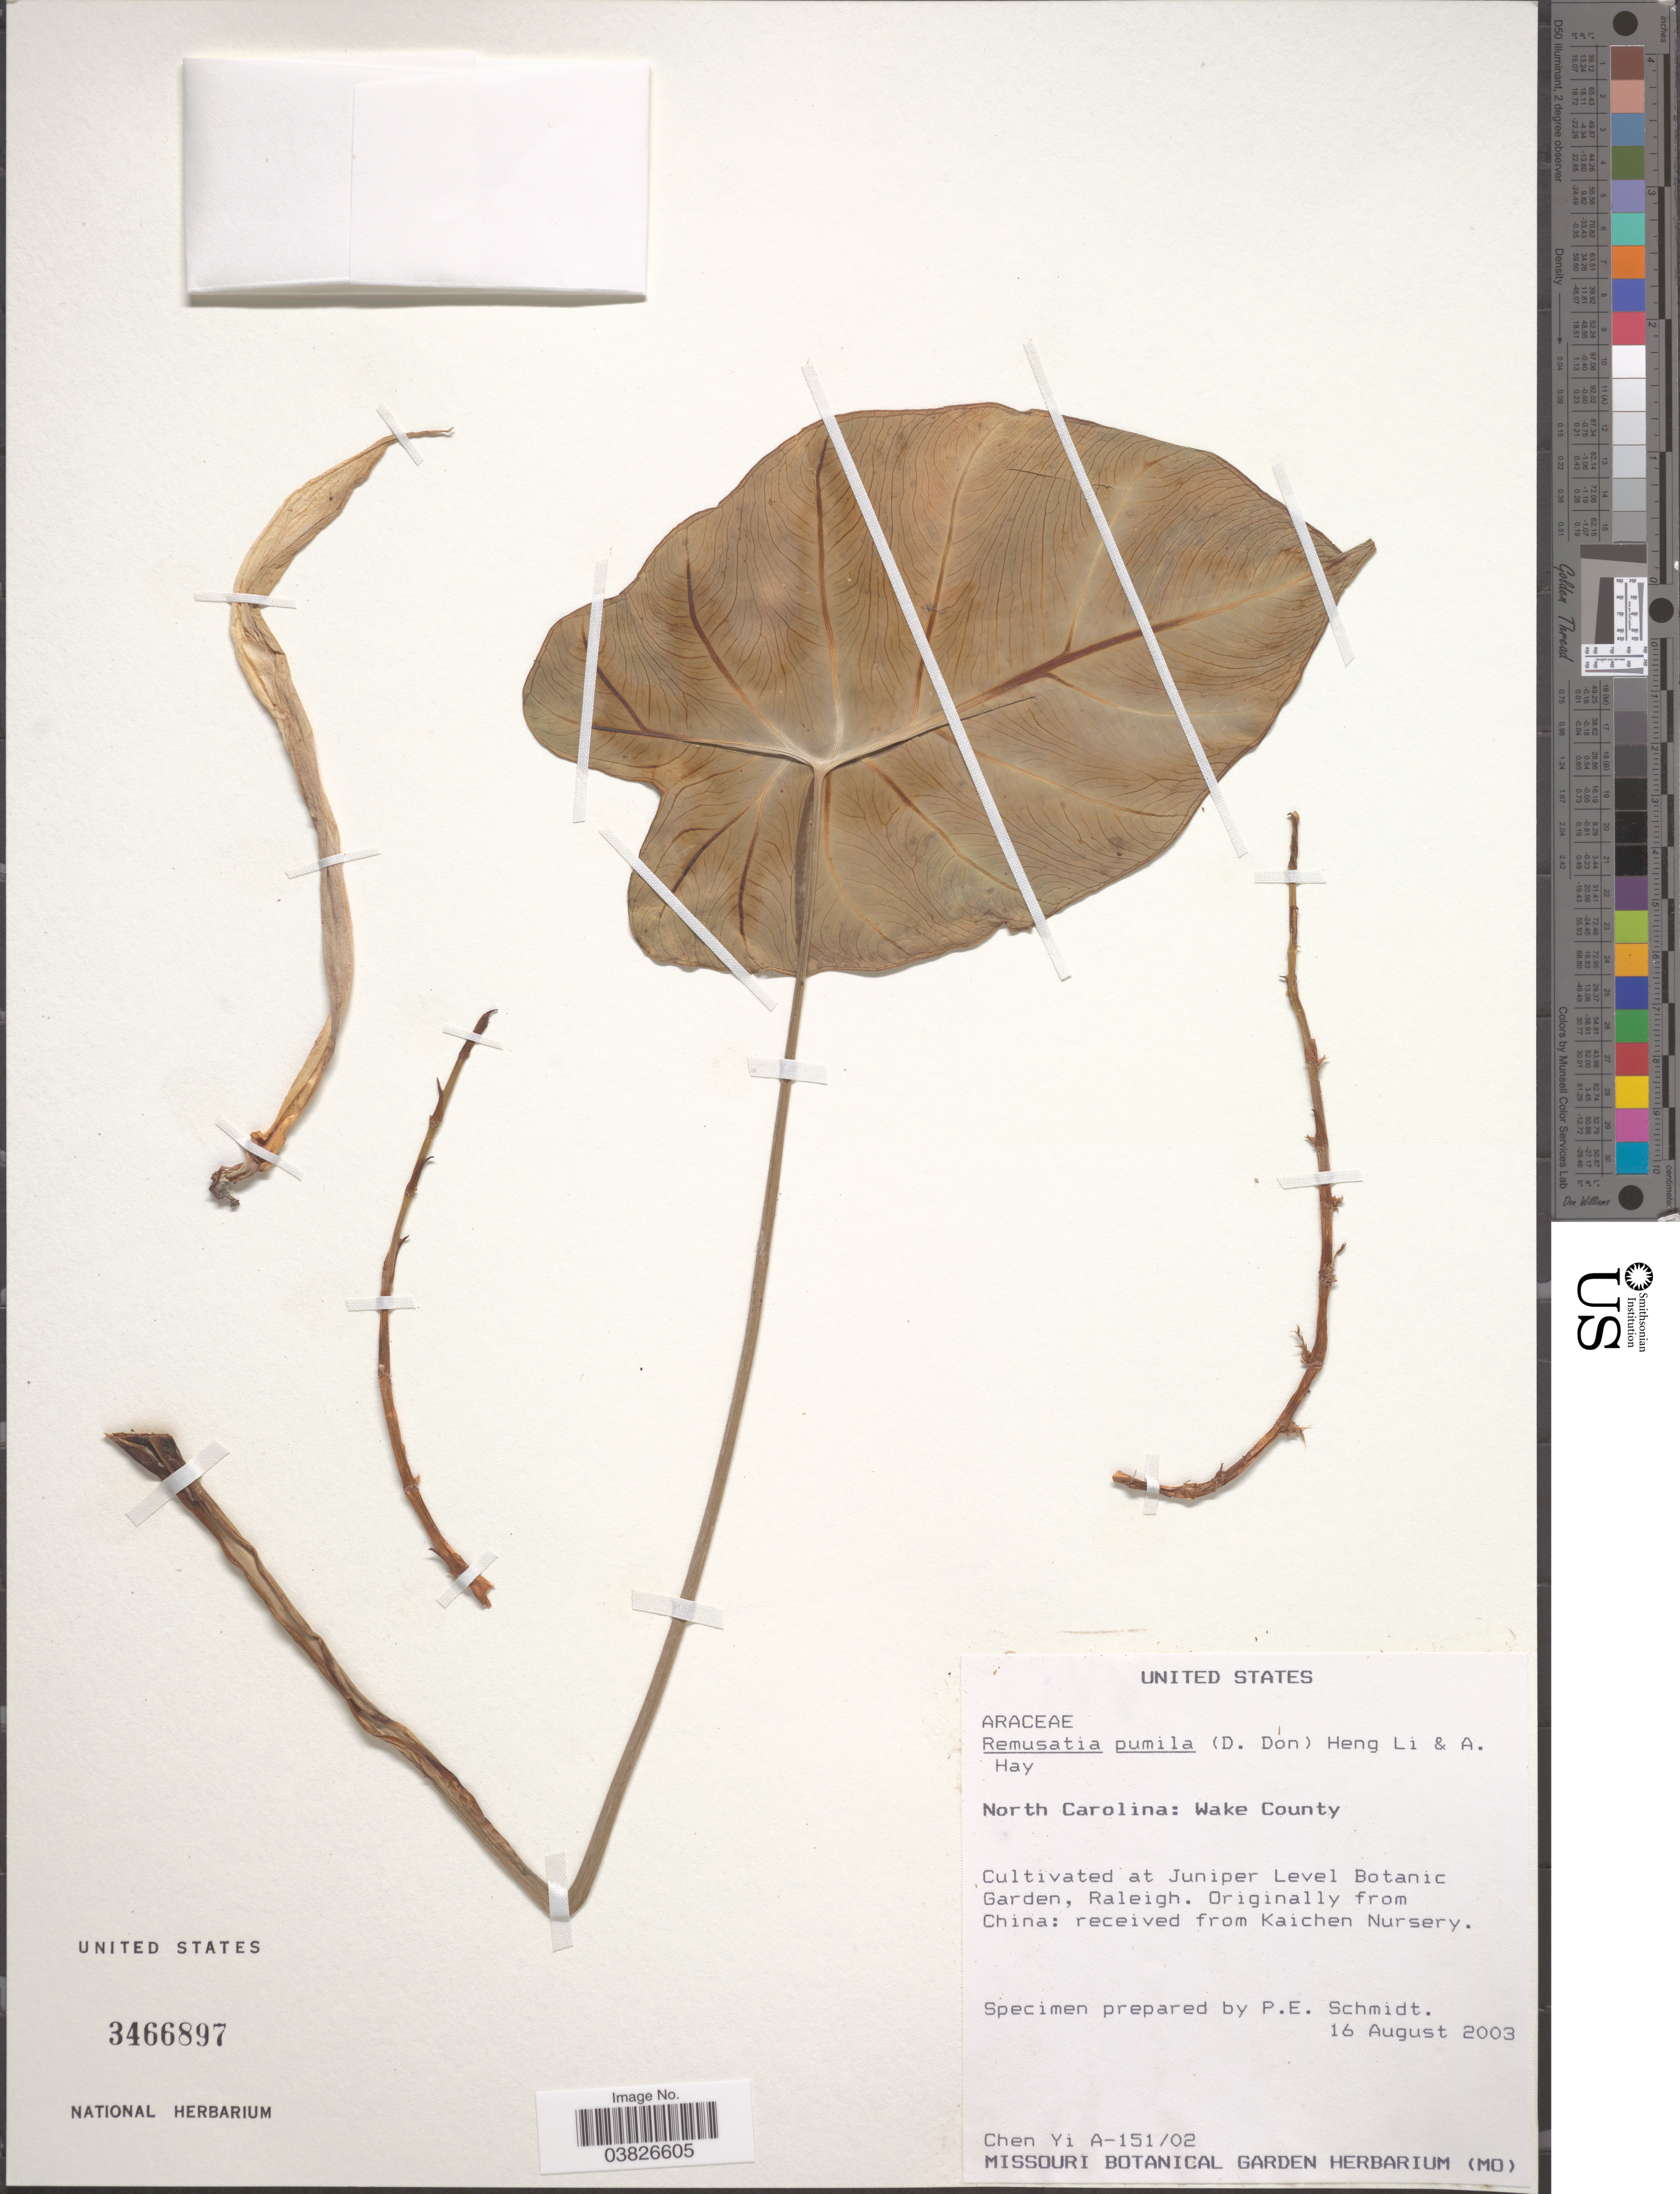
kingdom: Plantae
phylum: Tracheophyta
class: Liliopsida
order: Alismatales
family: Araceae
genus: Remusatia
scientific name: Remusatia pumila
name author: (D. Don) H. Li & A. Hay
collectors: C. Yi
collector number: A-151/02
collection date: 2003-08-16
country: United States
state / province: North Carolina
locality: Wake County. Juniper Level Botanic Garden, Raleigh.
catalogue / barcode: US 3466897